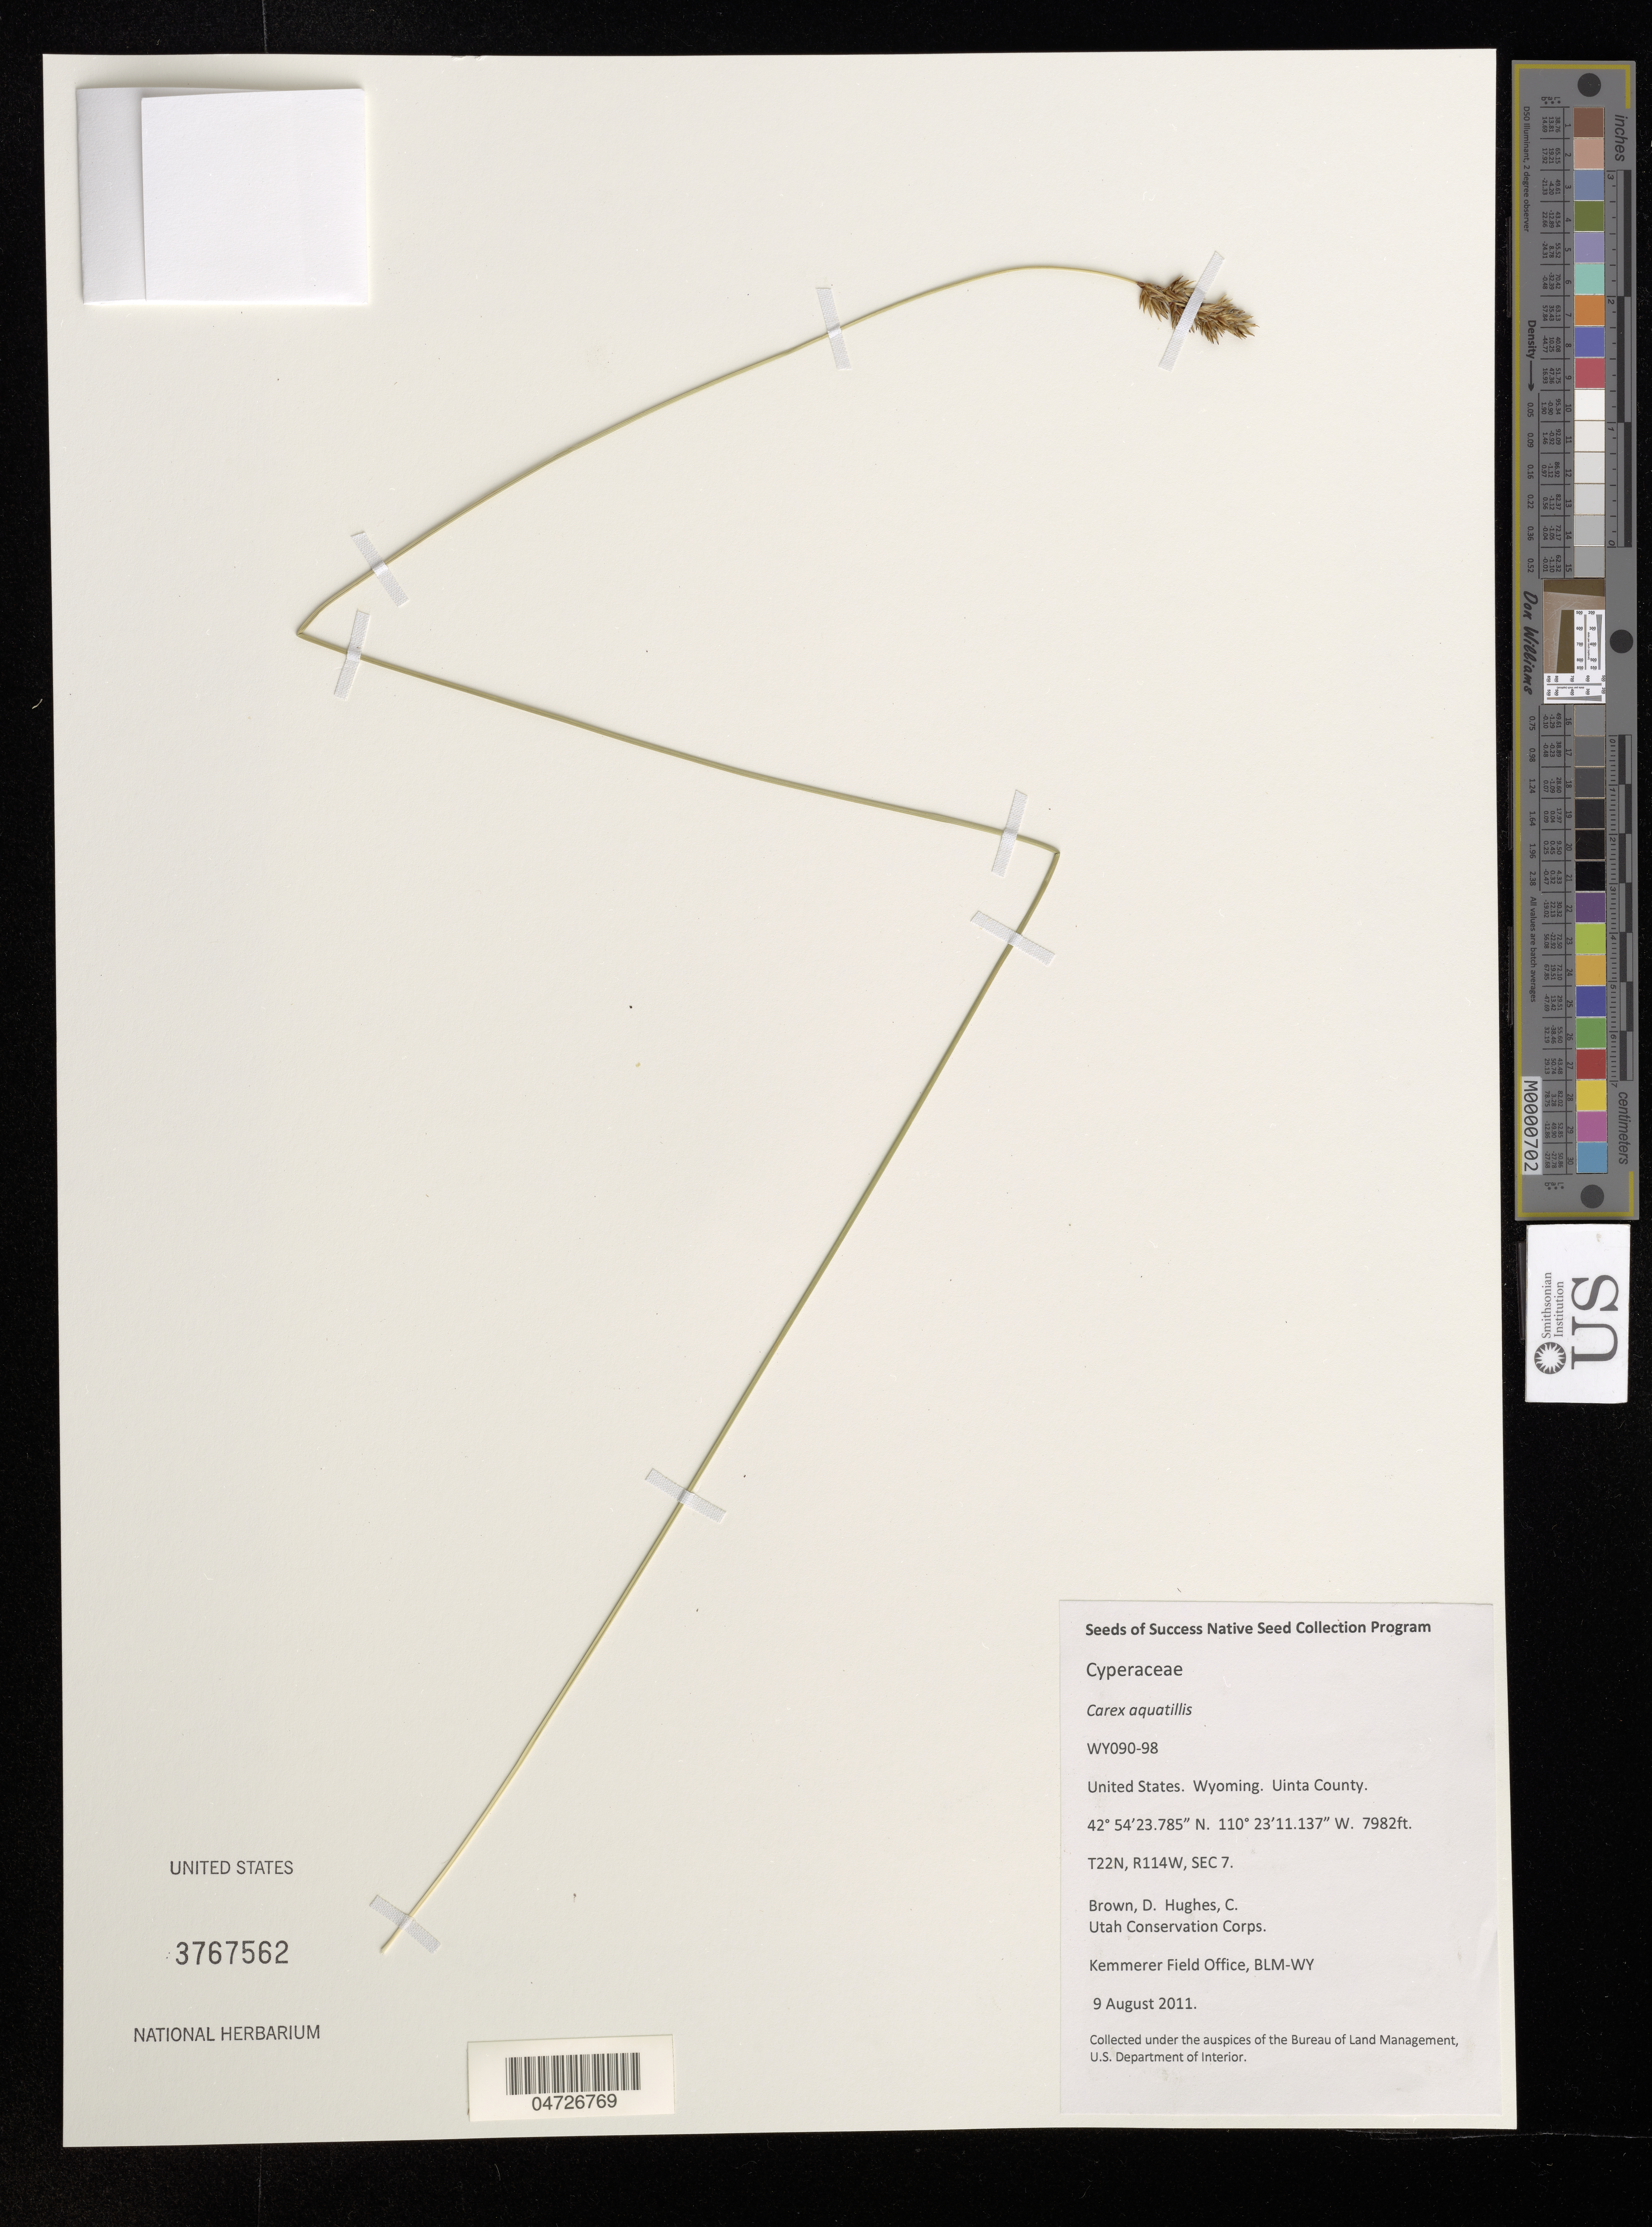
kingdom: Plantae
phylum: Tracheophyta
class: Liliopsida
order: Poales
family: Cyperaceae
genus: Carex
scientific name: Carex aquatilis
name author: Wahlenb.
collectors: D. Brown & C. Hughes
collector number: WY090-98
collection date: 2011-08-09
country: United States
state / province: Wyoming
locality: Uinta County. T22N, R114W, SEC 7.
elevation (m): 2433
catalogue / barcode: US 3767562